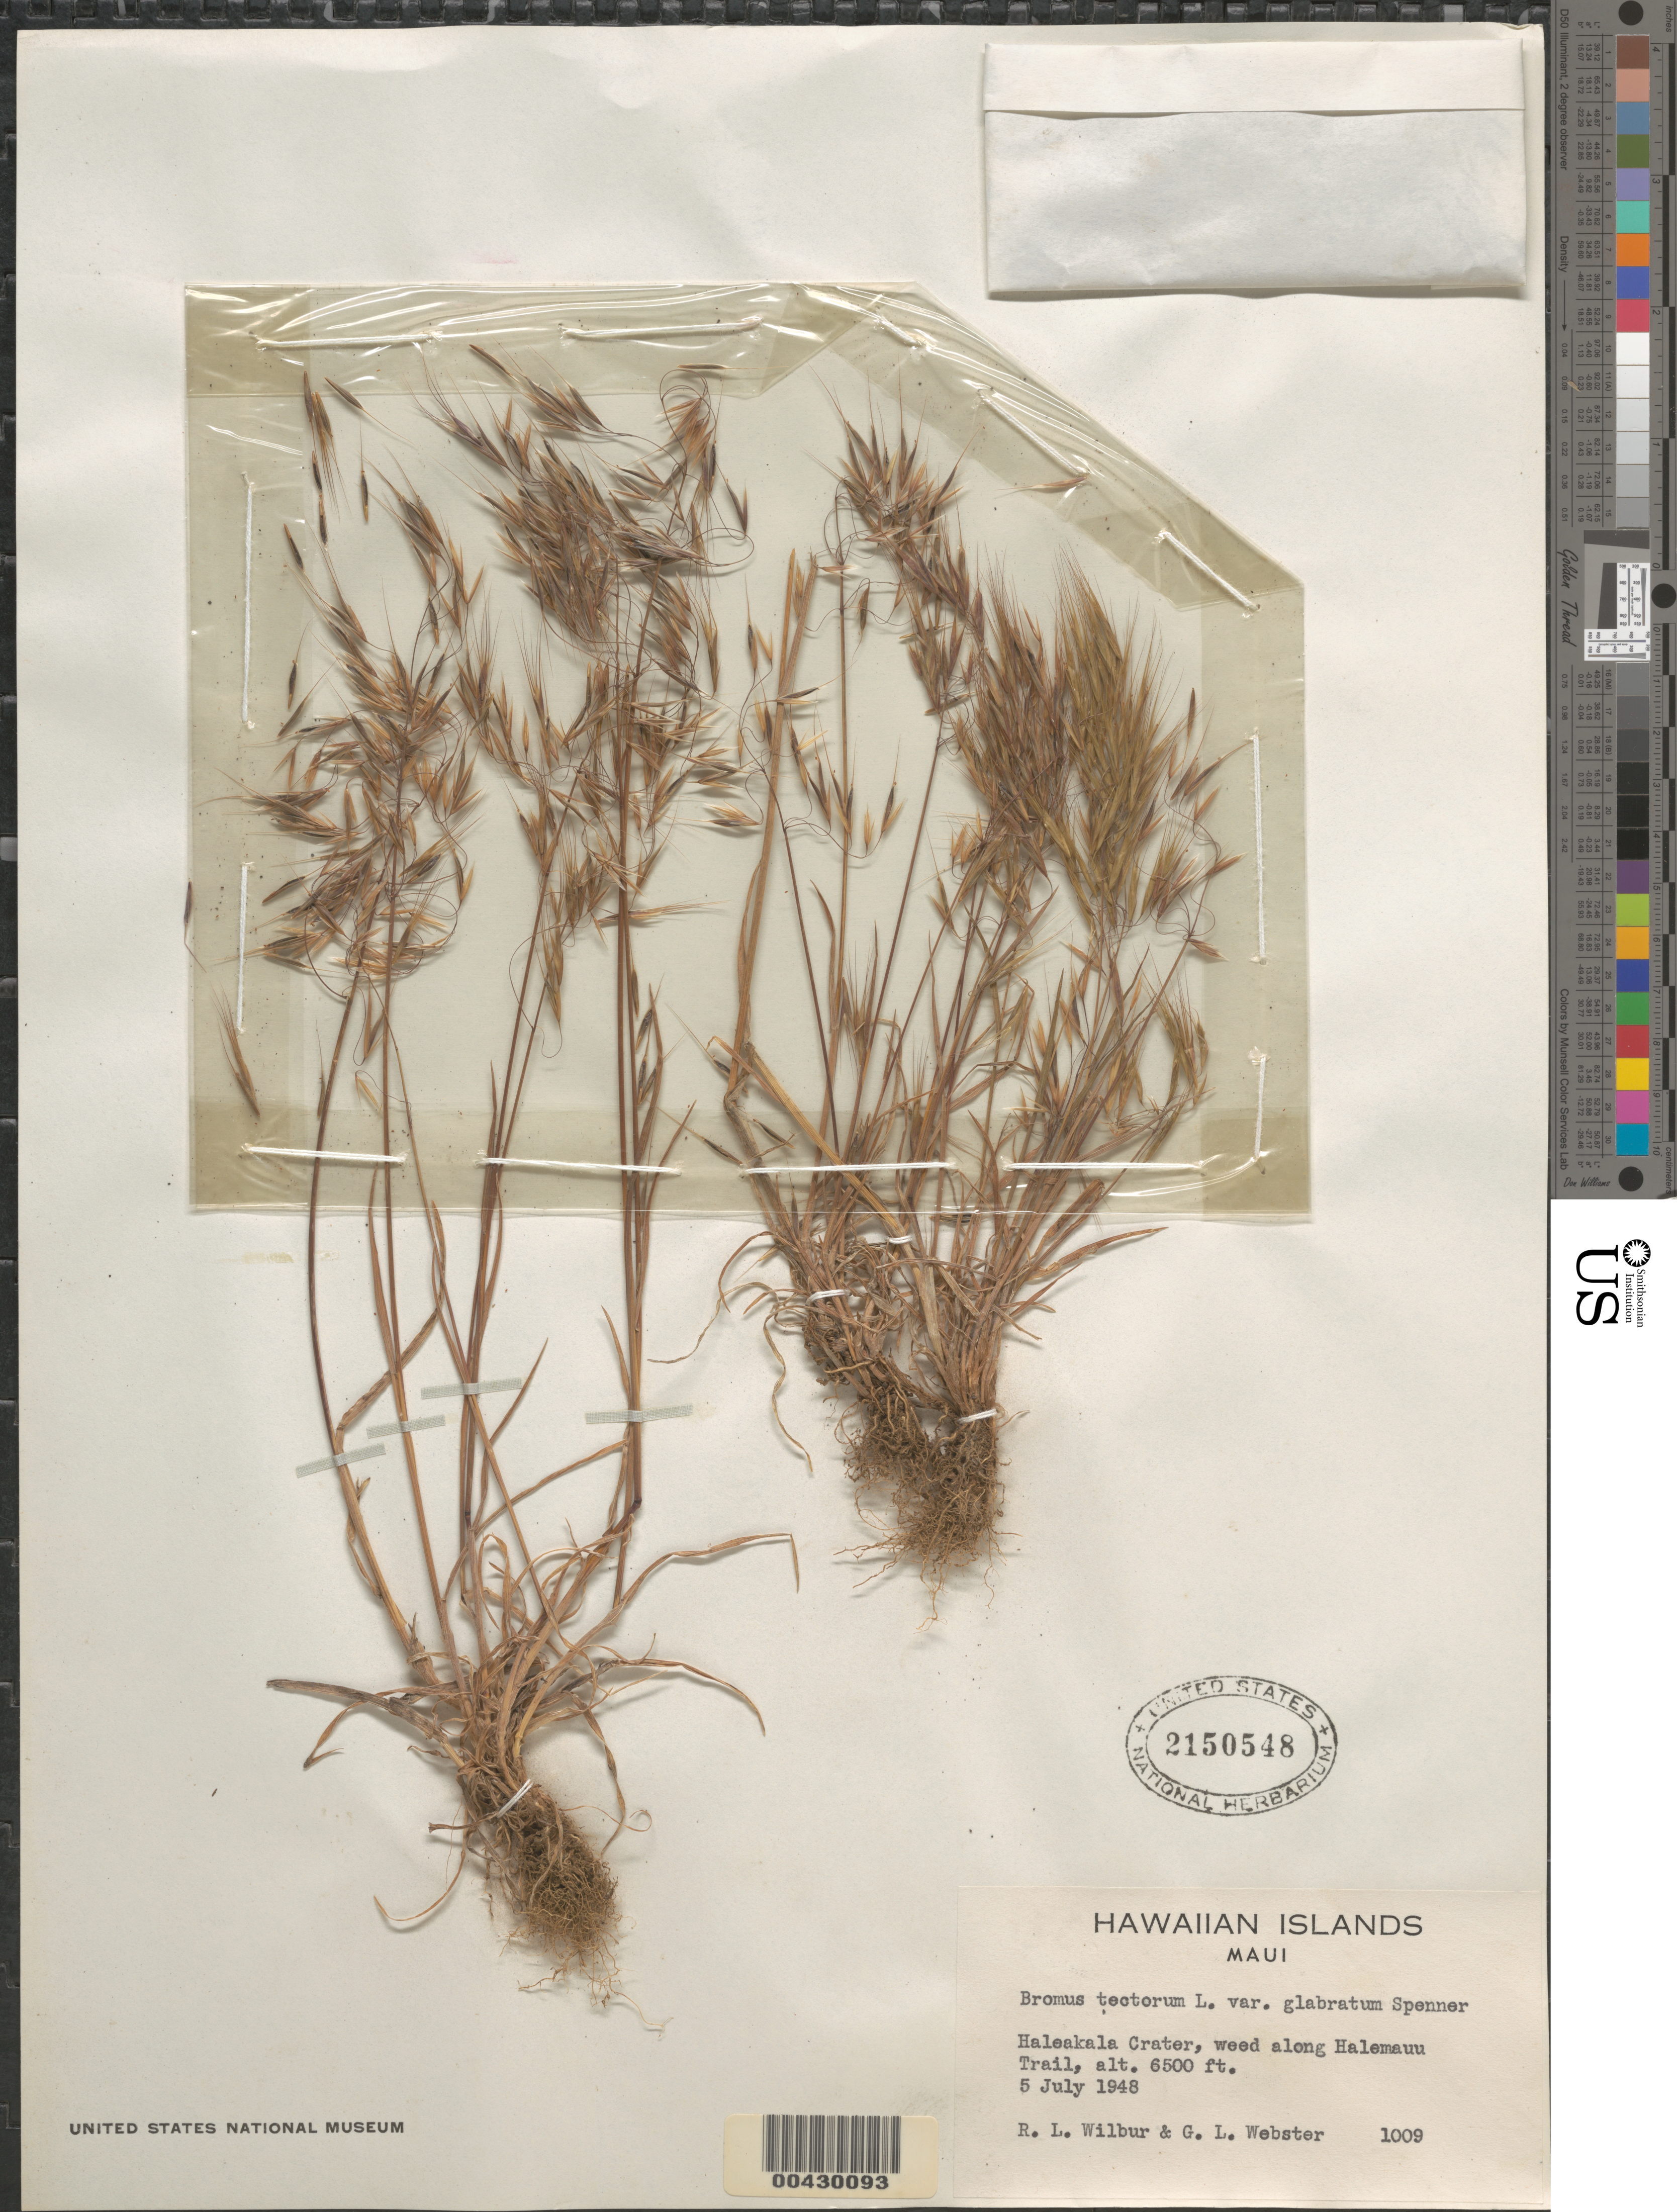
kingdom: Plantae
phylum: Tracheophyta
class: Liliopsida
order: Poales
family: Poaceae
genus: Bromus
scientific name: Bromus tectorum var. glabratum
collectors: R. L. Wilbur & G. L. Webster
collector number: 1009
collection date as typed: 5 Jul 1948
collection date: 1948-07-05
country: United States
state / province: Hawaii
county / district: Maui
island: Maui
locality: Haleakala Crater, along Halemanu Trail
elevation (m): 1981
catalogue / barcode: US 2150548